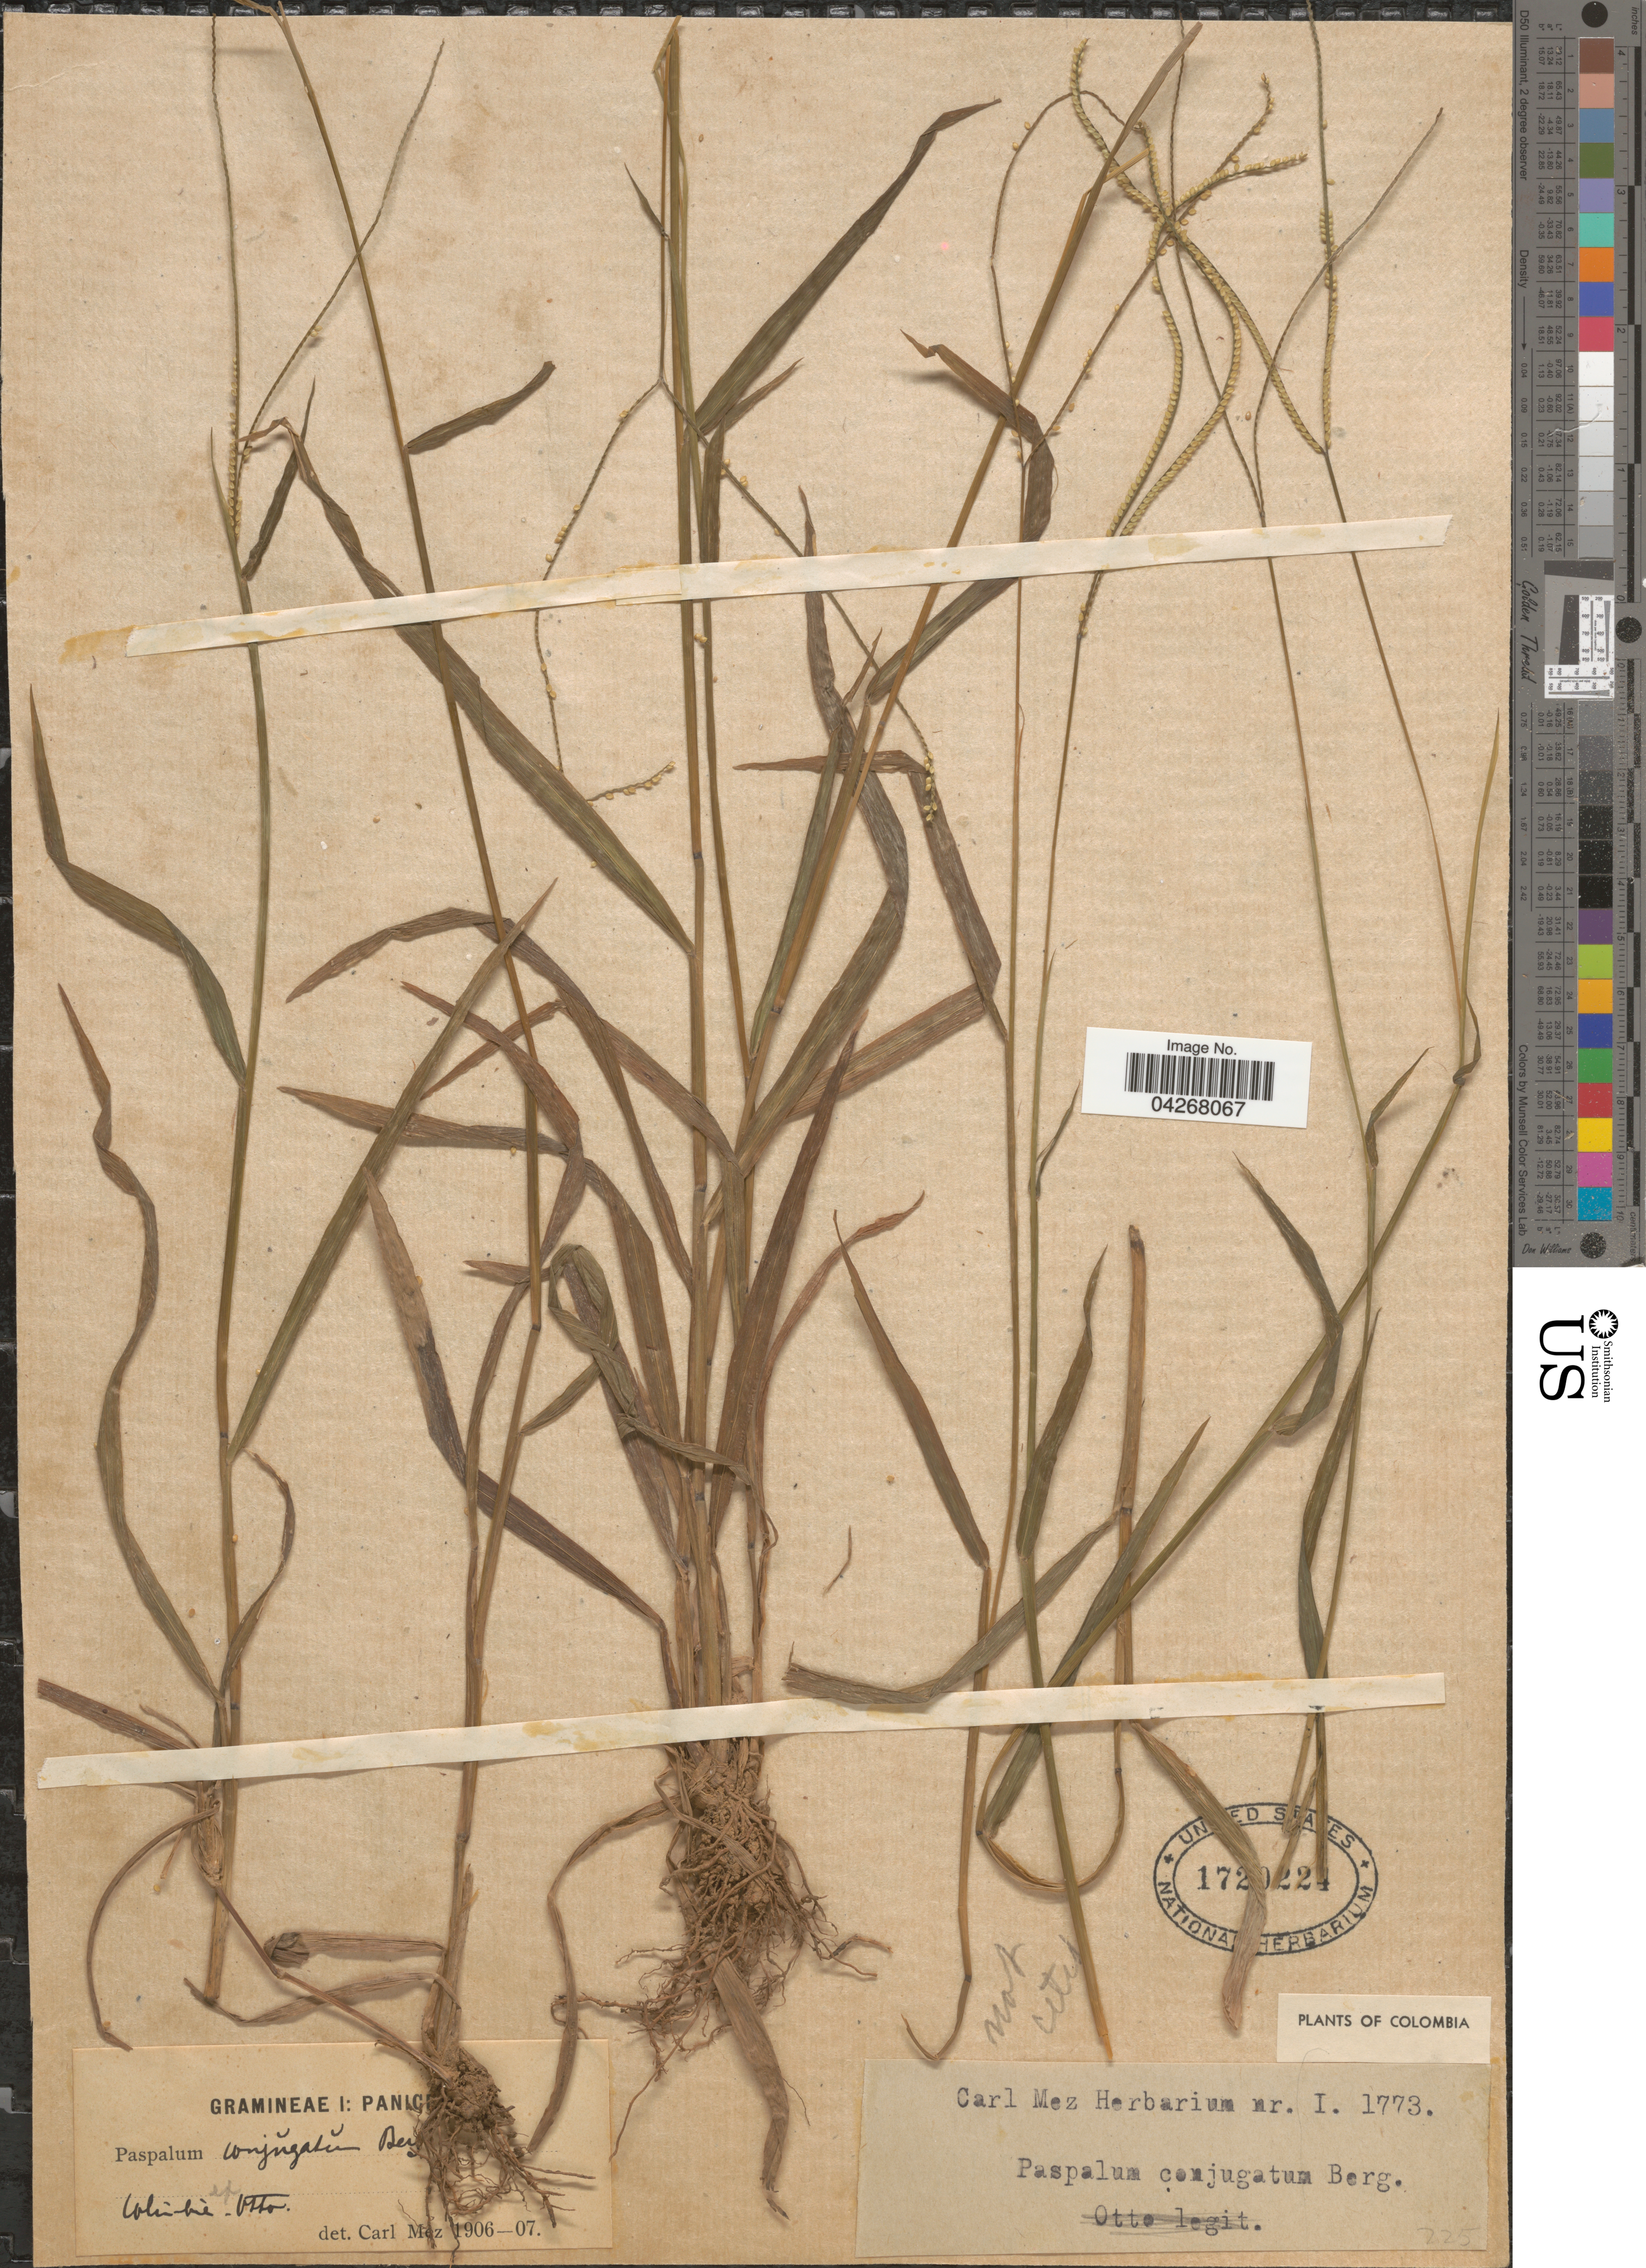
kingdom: Plantae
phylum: Tracheophyta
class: Liliopsida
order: Poales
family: Poaceae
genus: Paspalum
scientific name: Paspalum conjugatum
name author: P.J. Bergius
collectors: Otto, --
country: Colombia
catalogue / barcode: US 1720224